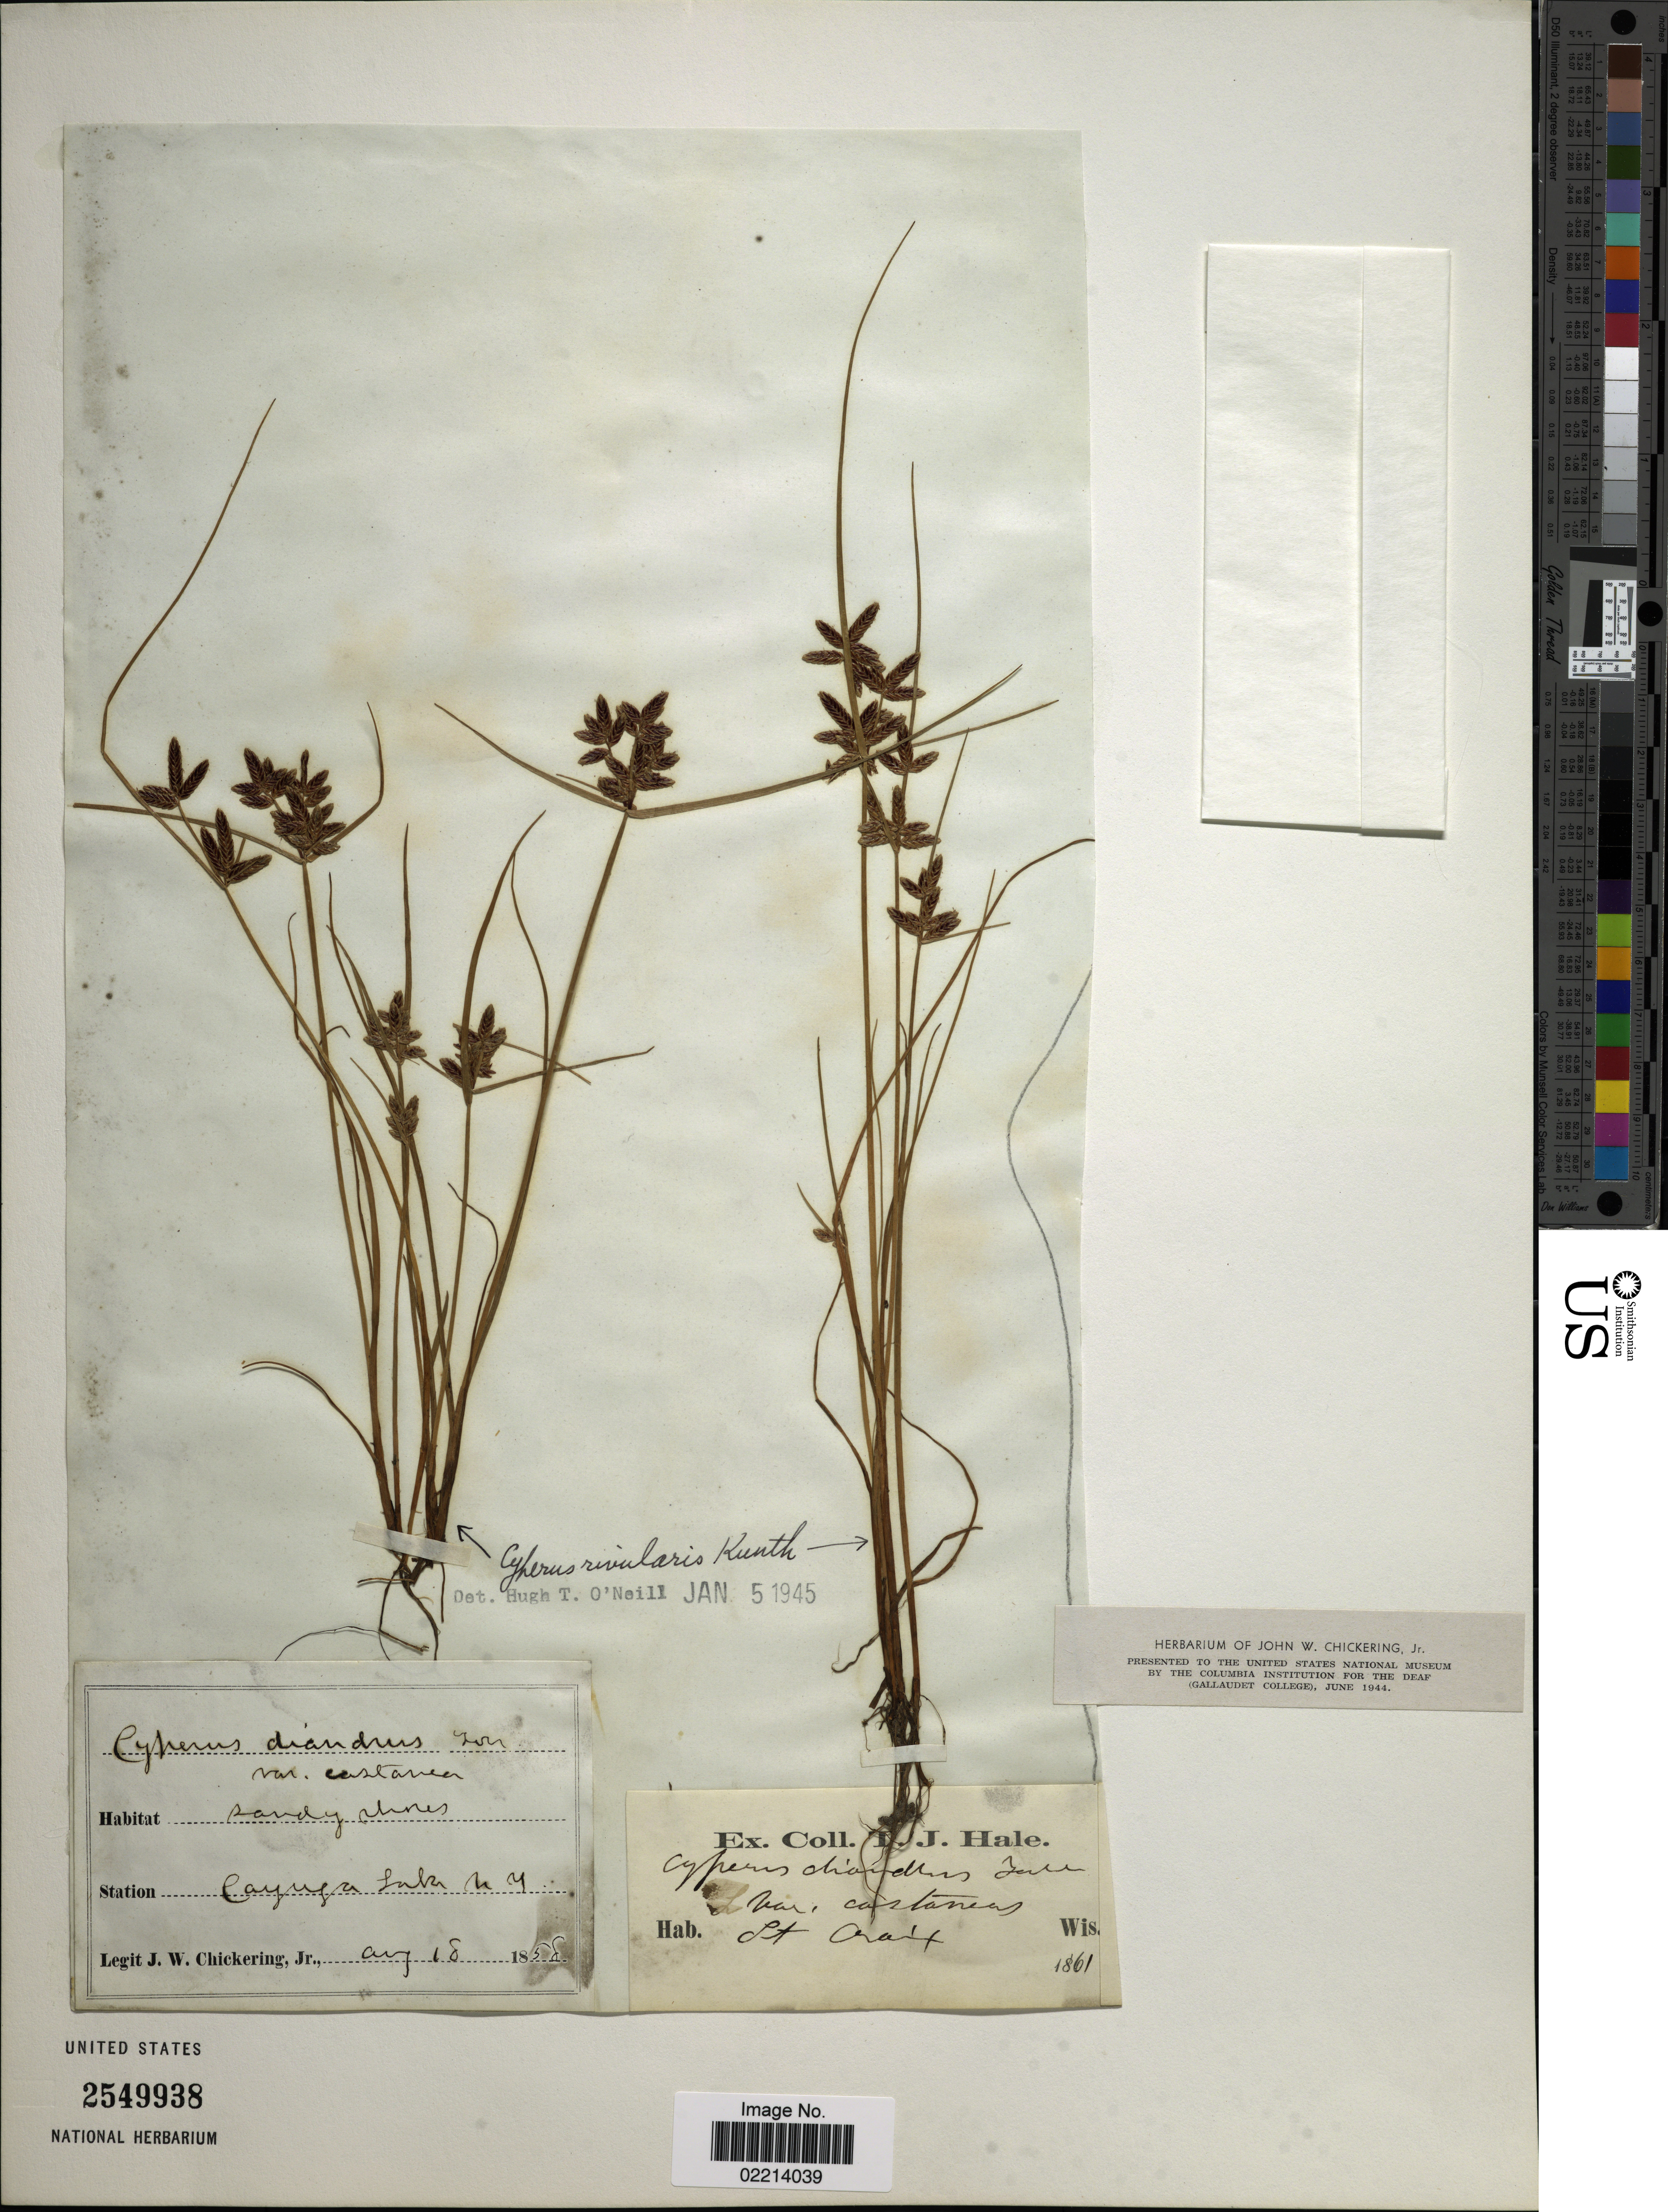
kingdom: Plantae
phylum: Tracheophyta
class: Liliopsida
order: Poales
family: Cyperaceae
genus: Cyperus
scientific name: Cyperus bipartitus Torr.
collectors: J. W. Chickering Jr.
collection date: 1858-08-18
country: United States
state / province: Wisconsin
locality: St. Croix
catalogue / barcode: US 2549938